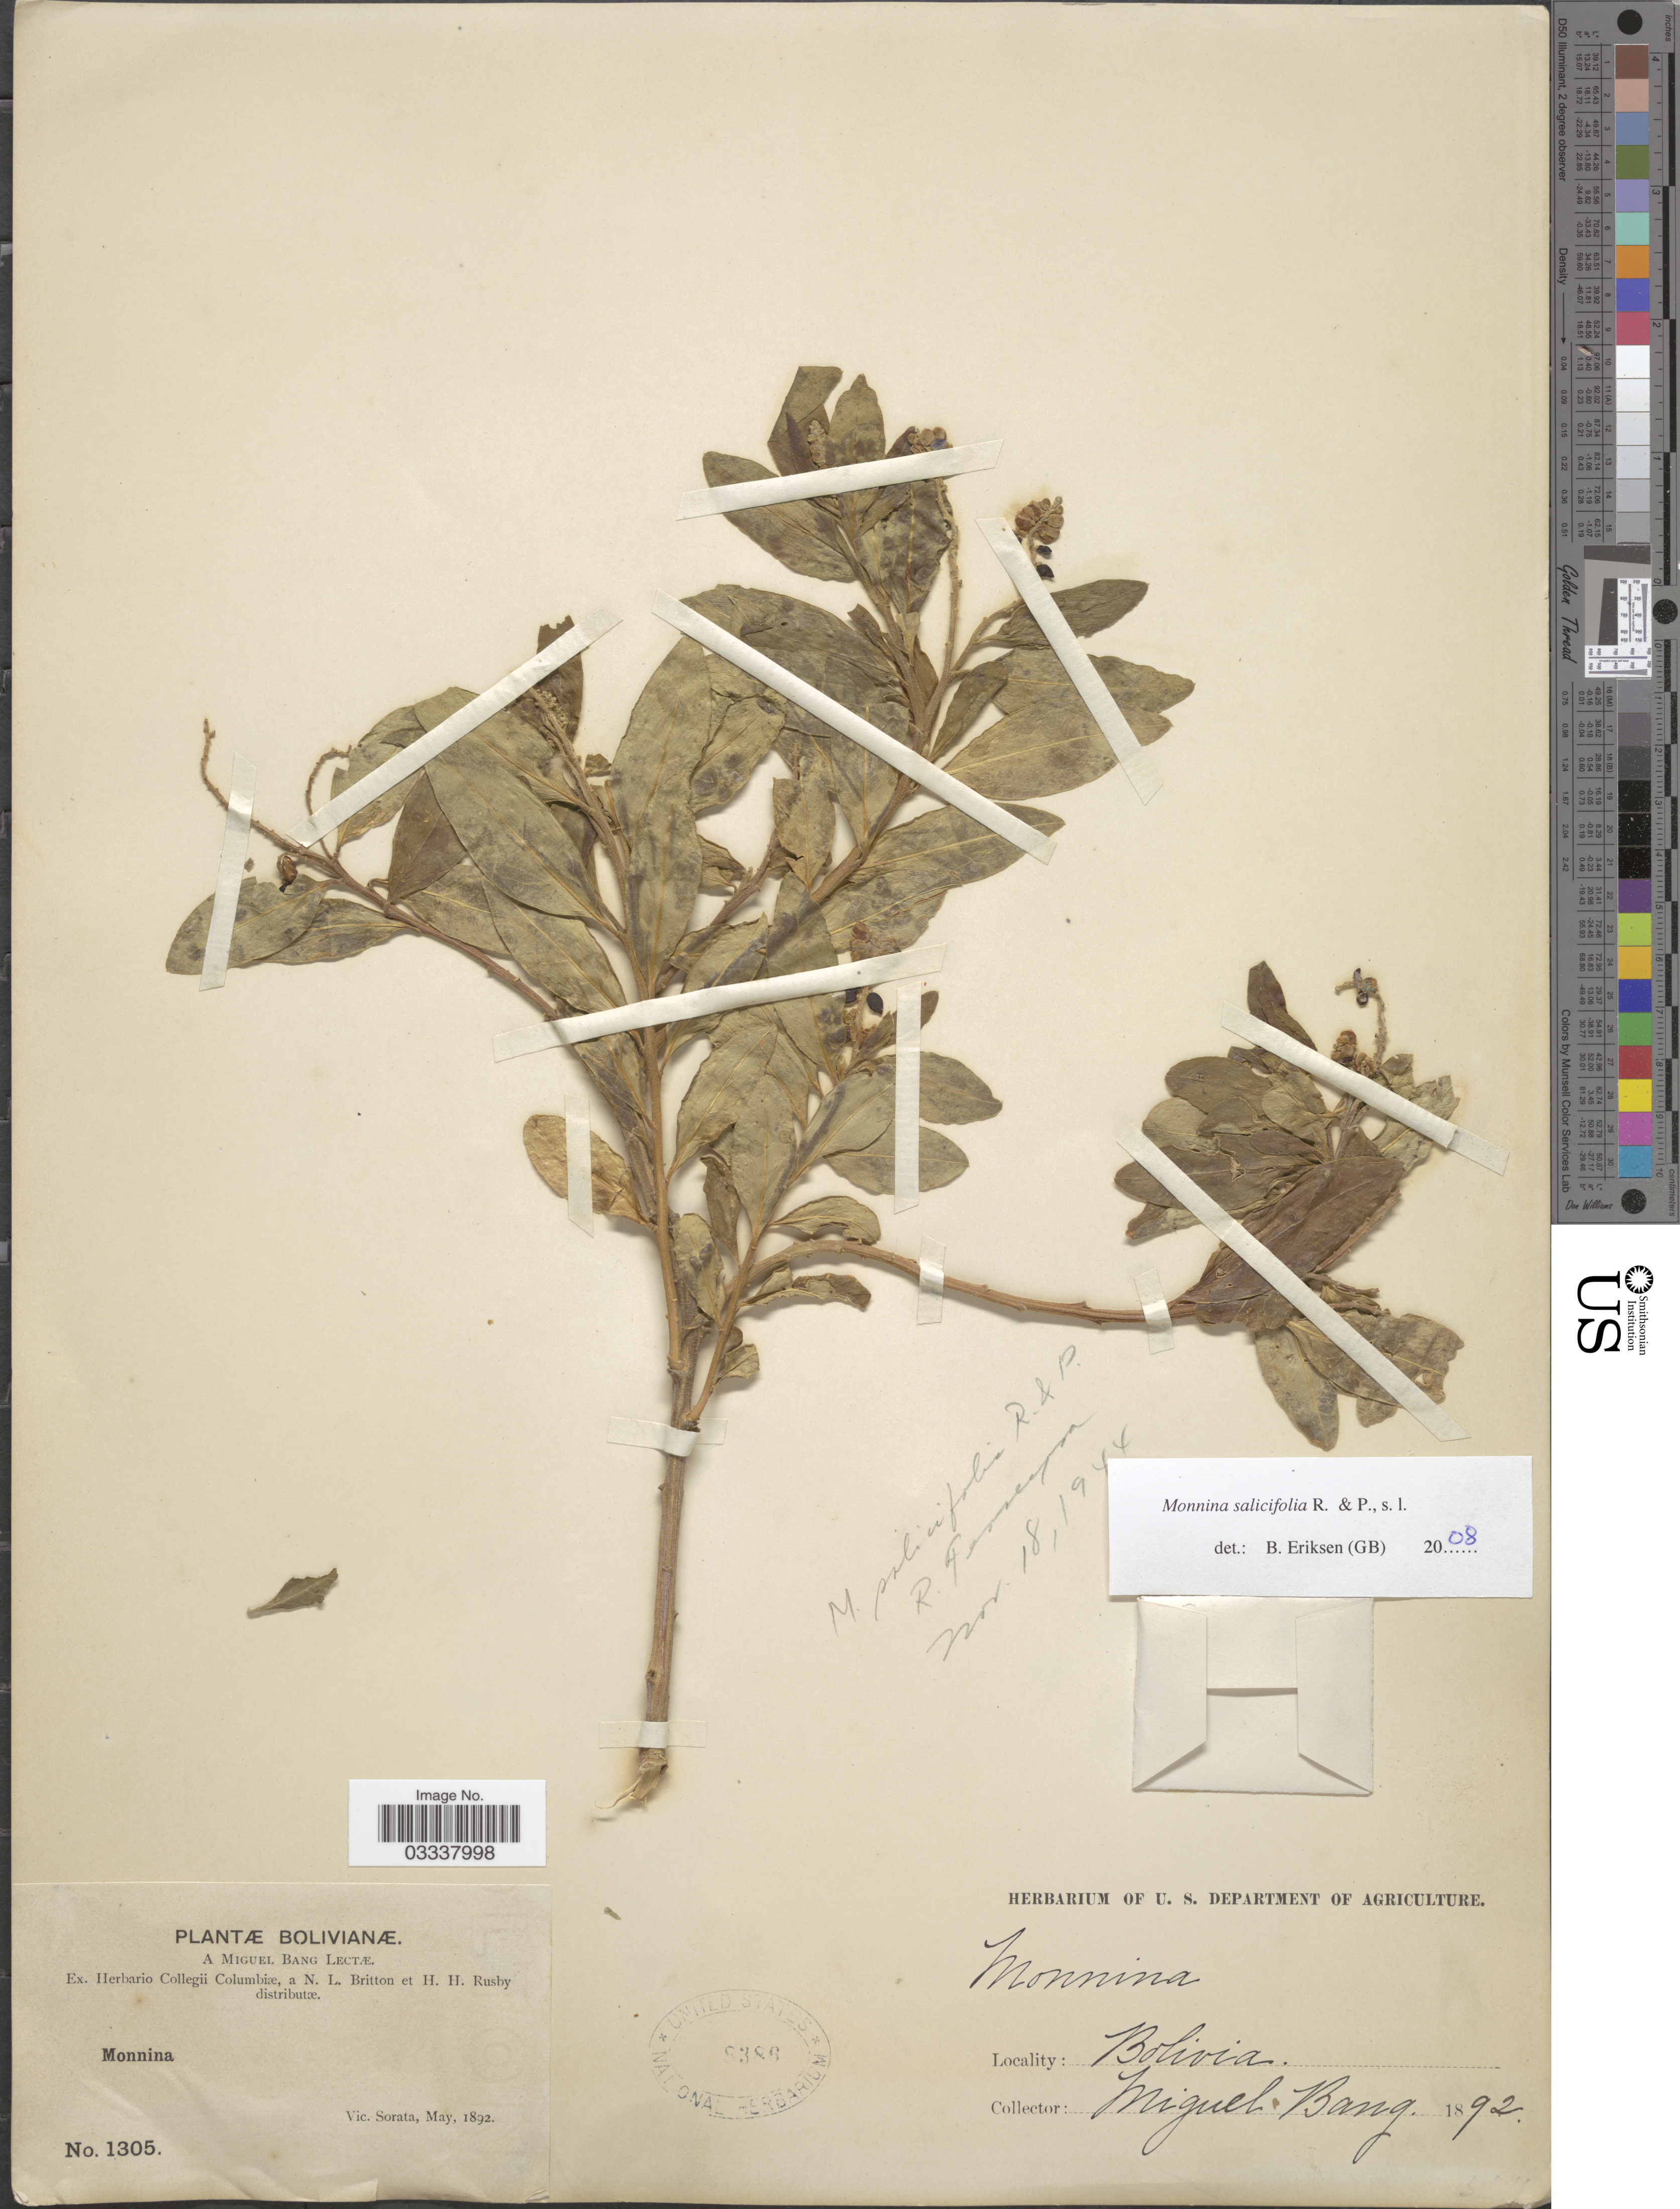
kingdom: Plantae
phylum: Tracheophyta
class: Magnoliopsida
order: Fabales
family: Polygalaceae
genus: Monnina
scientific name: Monnina salicifolia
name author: Ruiz & Pav.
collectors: M. Bang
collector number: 1305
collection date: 1892-05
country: Bolivia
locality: Vic. Sorata.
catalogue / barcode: US 8386